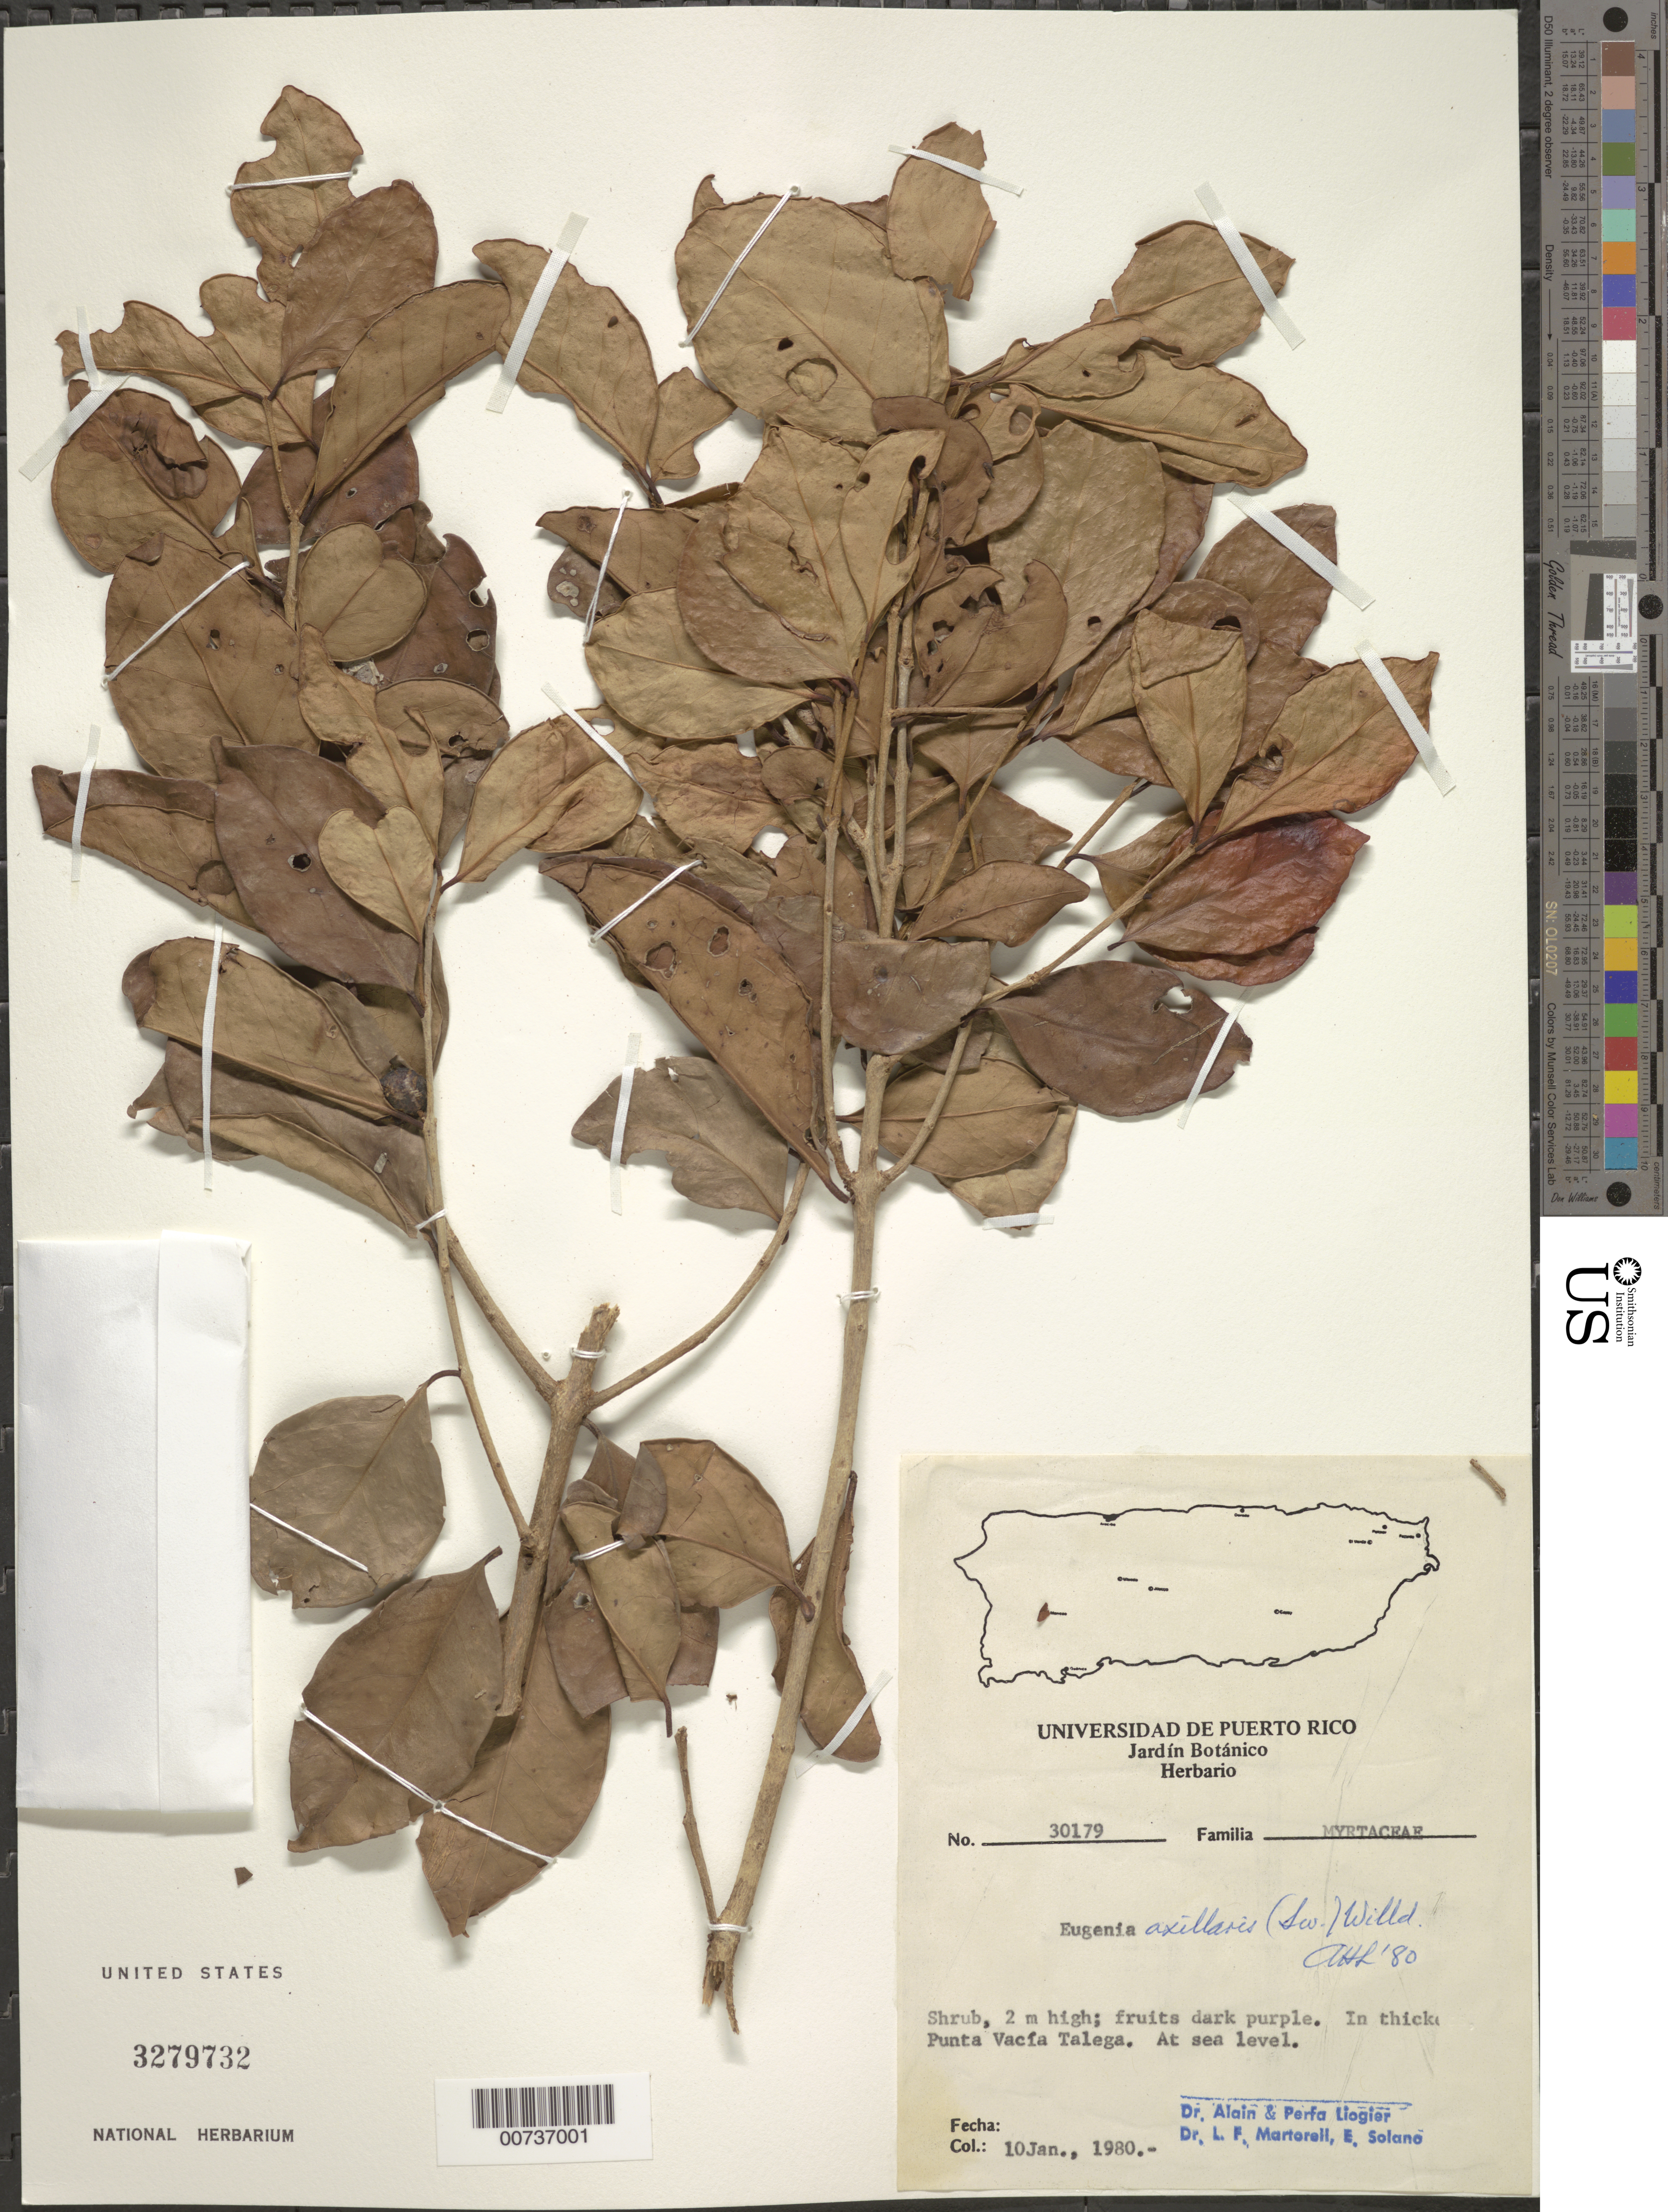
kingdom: Plantae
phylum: Tracheophyta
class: Magnoliopsida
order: Myrtales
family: Myrtaceae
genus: Eugenia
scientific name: Eugenia axillaris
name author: (Sw.) Willd.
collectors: A. H. Liogier, M. P. Liogier, L. Martorell & E. Solano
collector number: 30179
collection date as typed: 10 Jan 1980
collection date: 1980-01-10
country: Puerto Rico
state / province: Carolina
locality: Punta Vacía Talega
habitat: In thicks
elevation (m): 0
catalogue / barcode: US 3279732